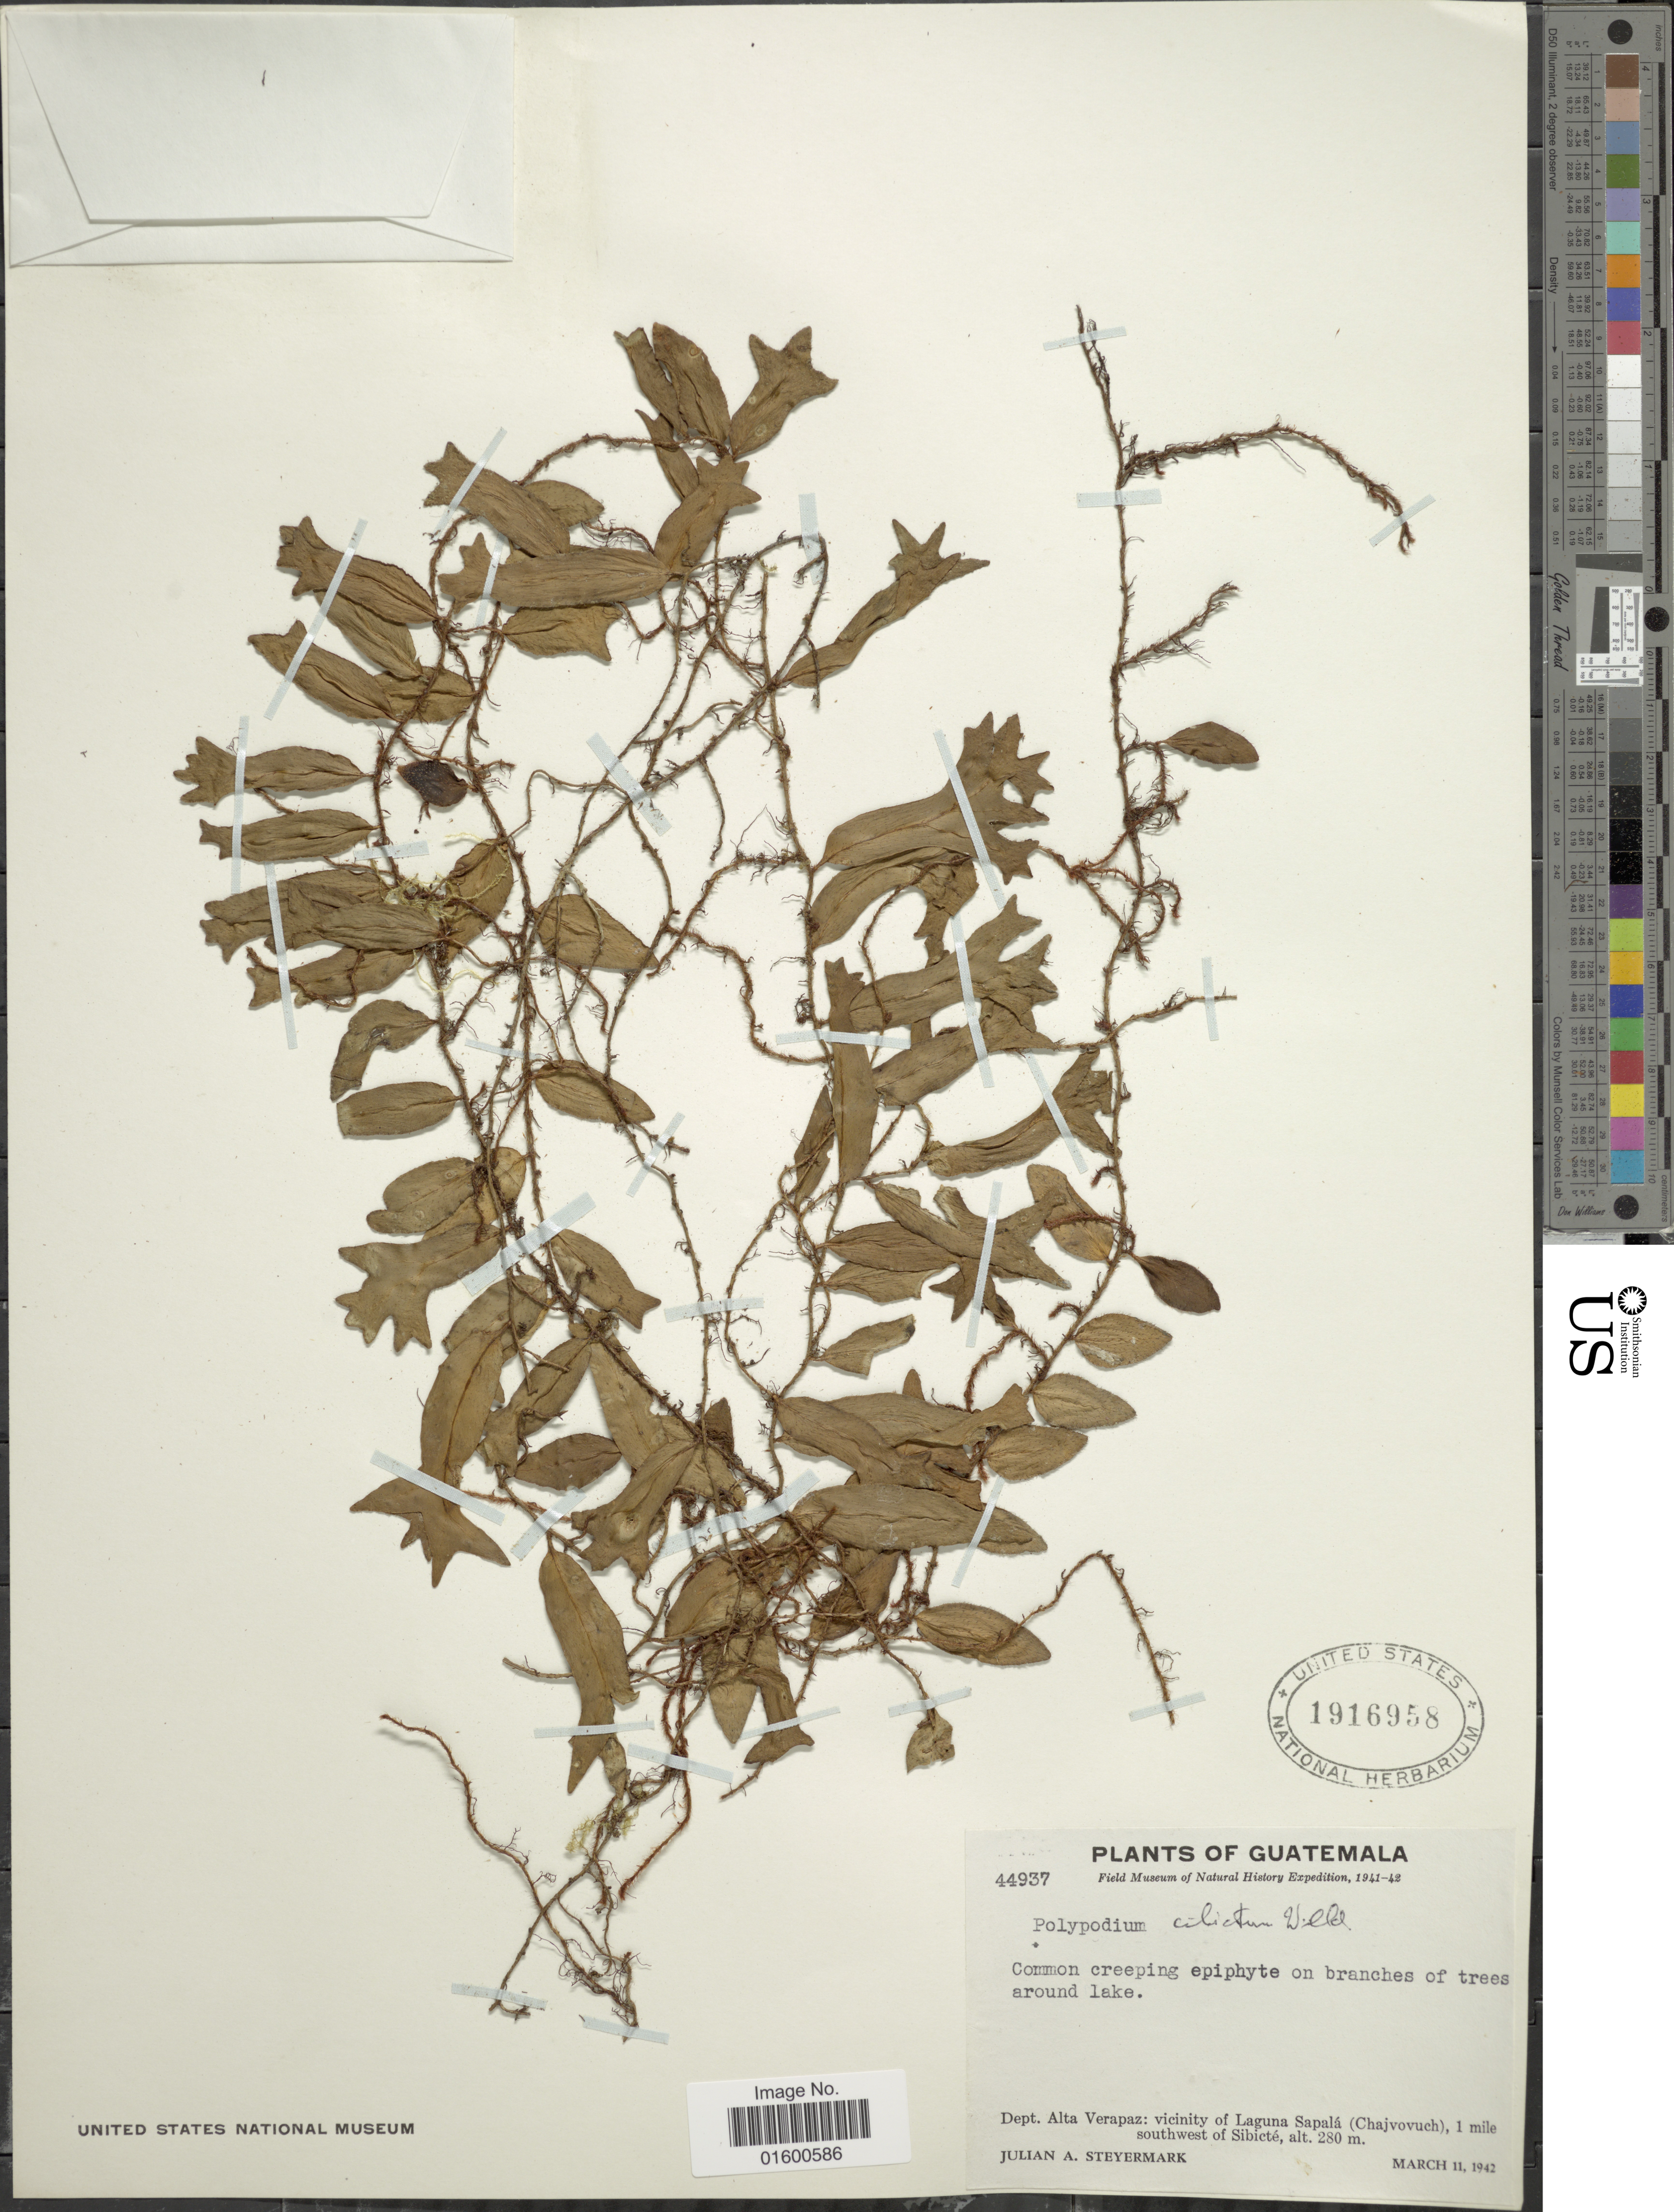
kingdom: Plantae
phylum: Tracheophyta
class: Polypodiopsida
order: Polypodiales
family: Polypodiaceae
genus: Microgramma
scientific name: Microgramma reptans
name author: (Cav.) A.R. Sm.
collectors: J. Steyermark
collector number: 44937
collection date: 1942-03-11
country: Guatemala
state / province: Alta Verapaz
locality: Dept. Alta Verapaz, vicinity of Laguna Sapala (Chajvovuch), 1 mile southwest of Sibicte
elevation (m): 280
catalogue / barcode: US 1916958